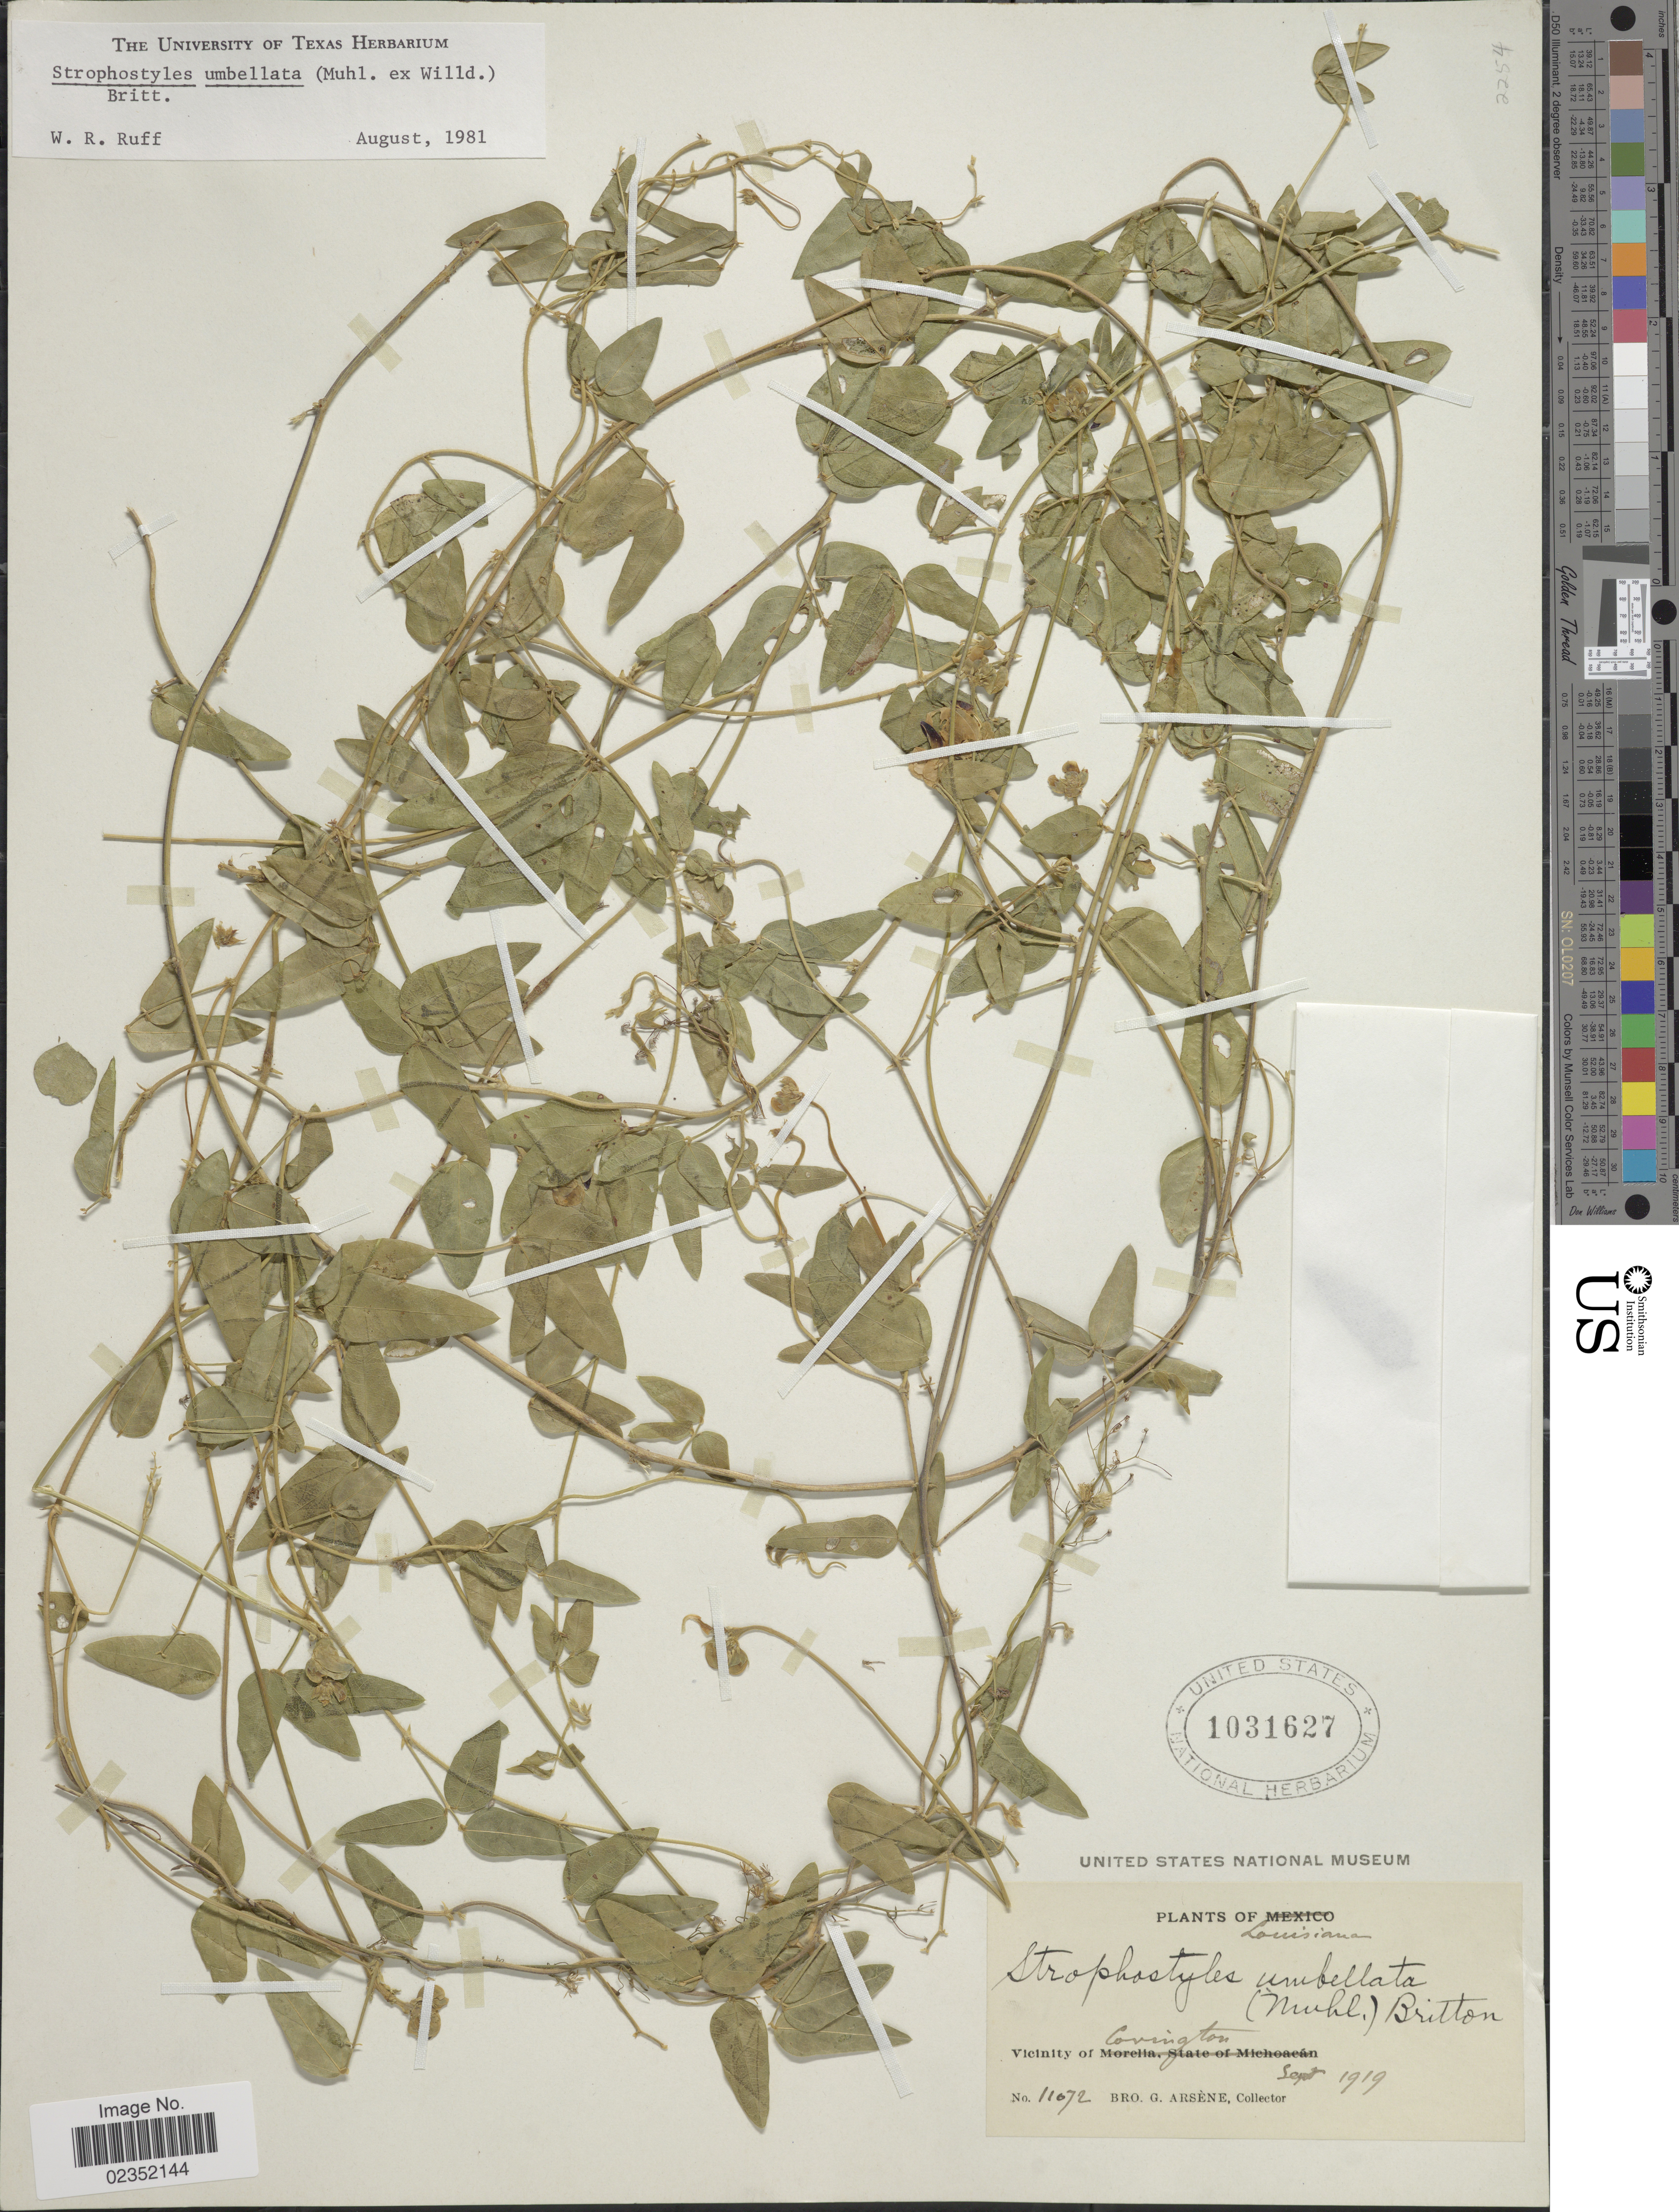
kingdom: Plantae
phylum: Tracheophyta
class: Magnoliopsida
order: Fabales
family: Fabaceae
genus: Strophostyles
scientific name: Strophostyles umbellata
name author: (Muhl. ex Willd.) Britton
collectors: Bro. G. Arsène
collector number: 11072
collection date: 1919-09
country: United States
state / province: Louisiana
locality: Vicinity of Covington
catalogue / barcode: US 1031627